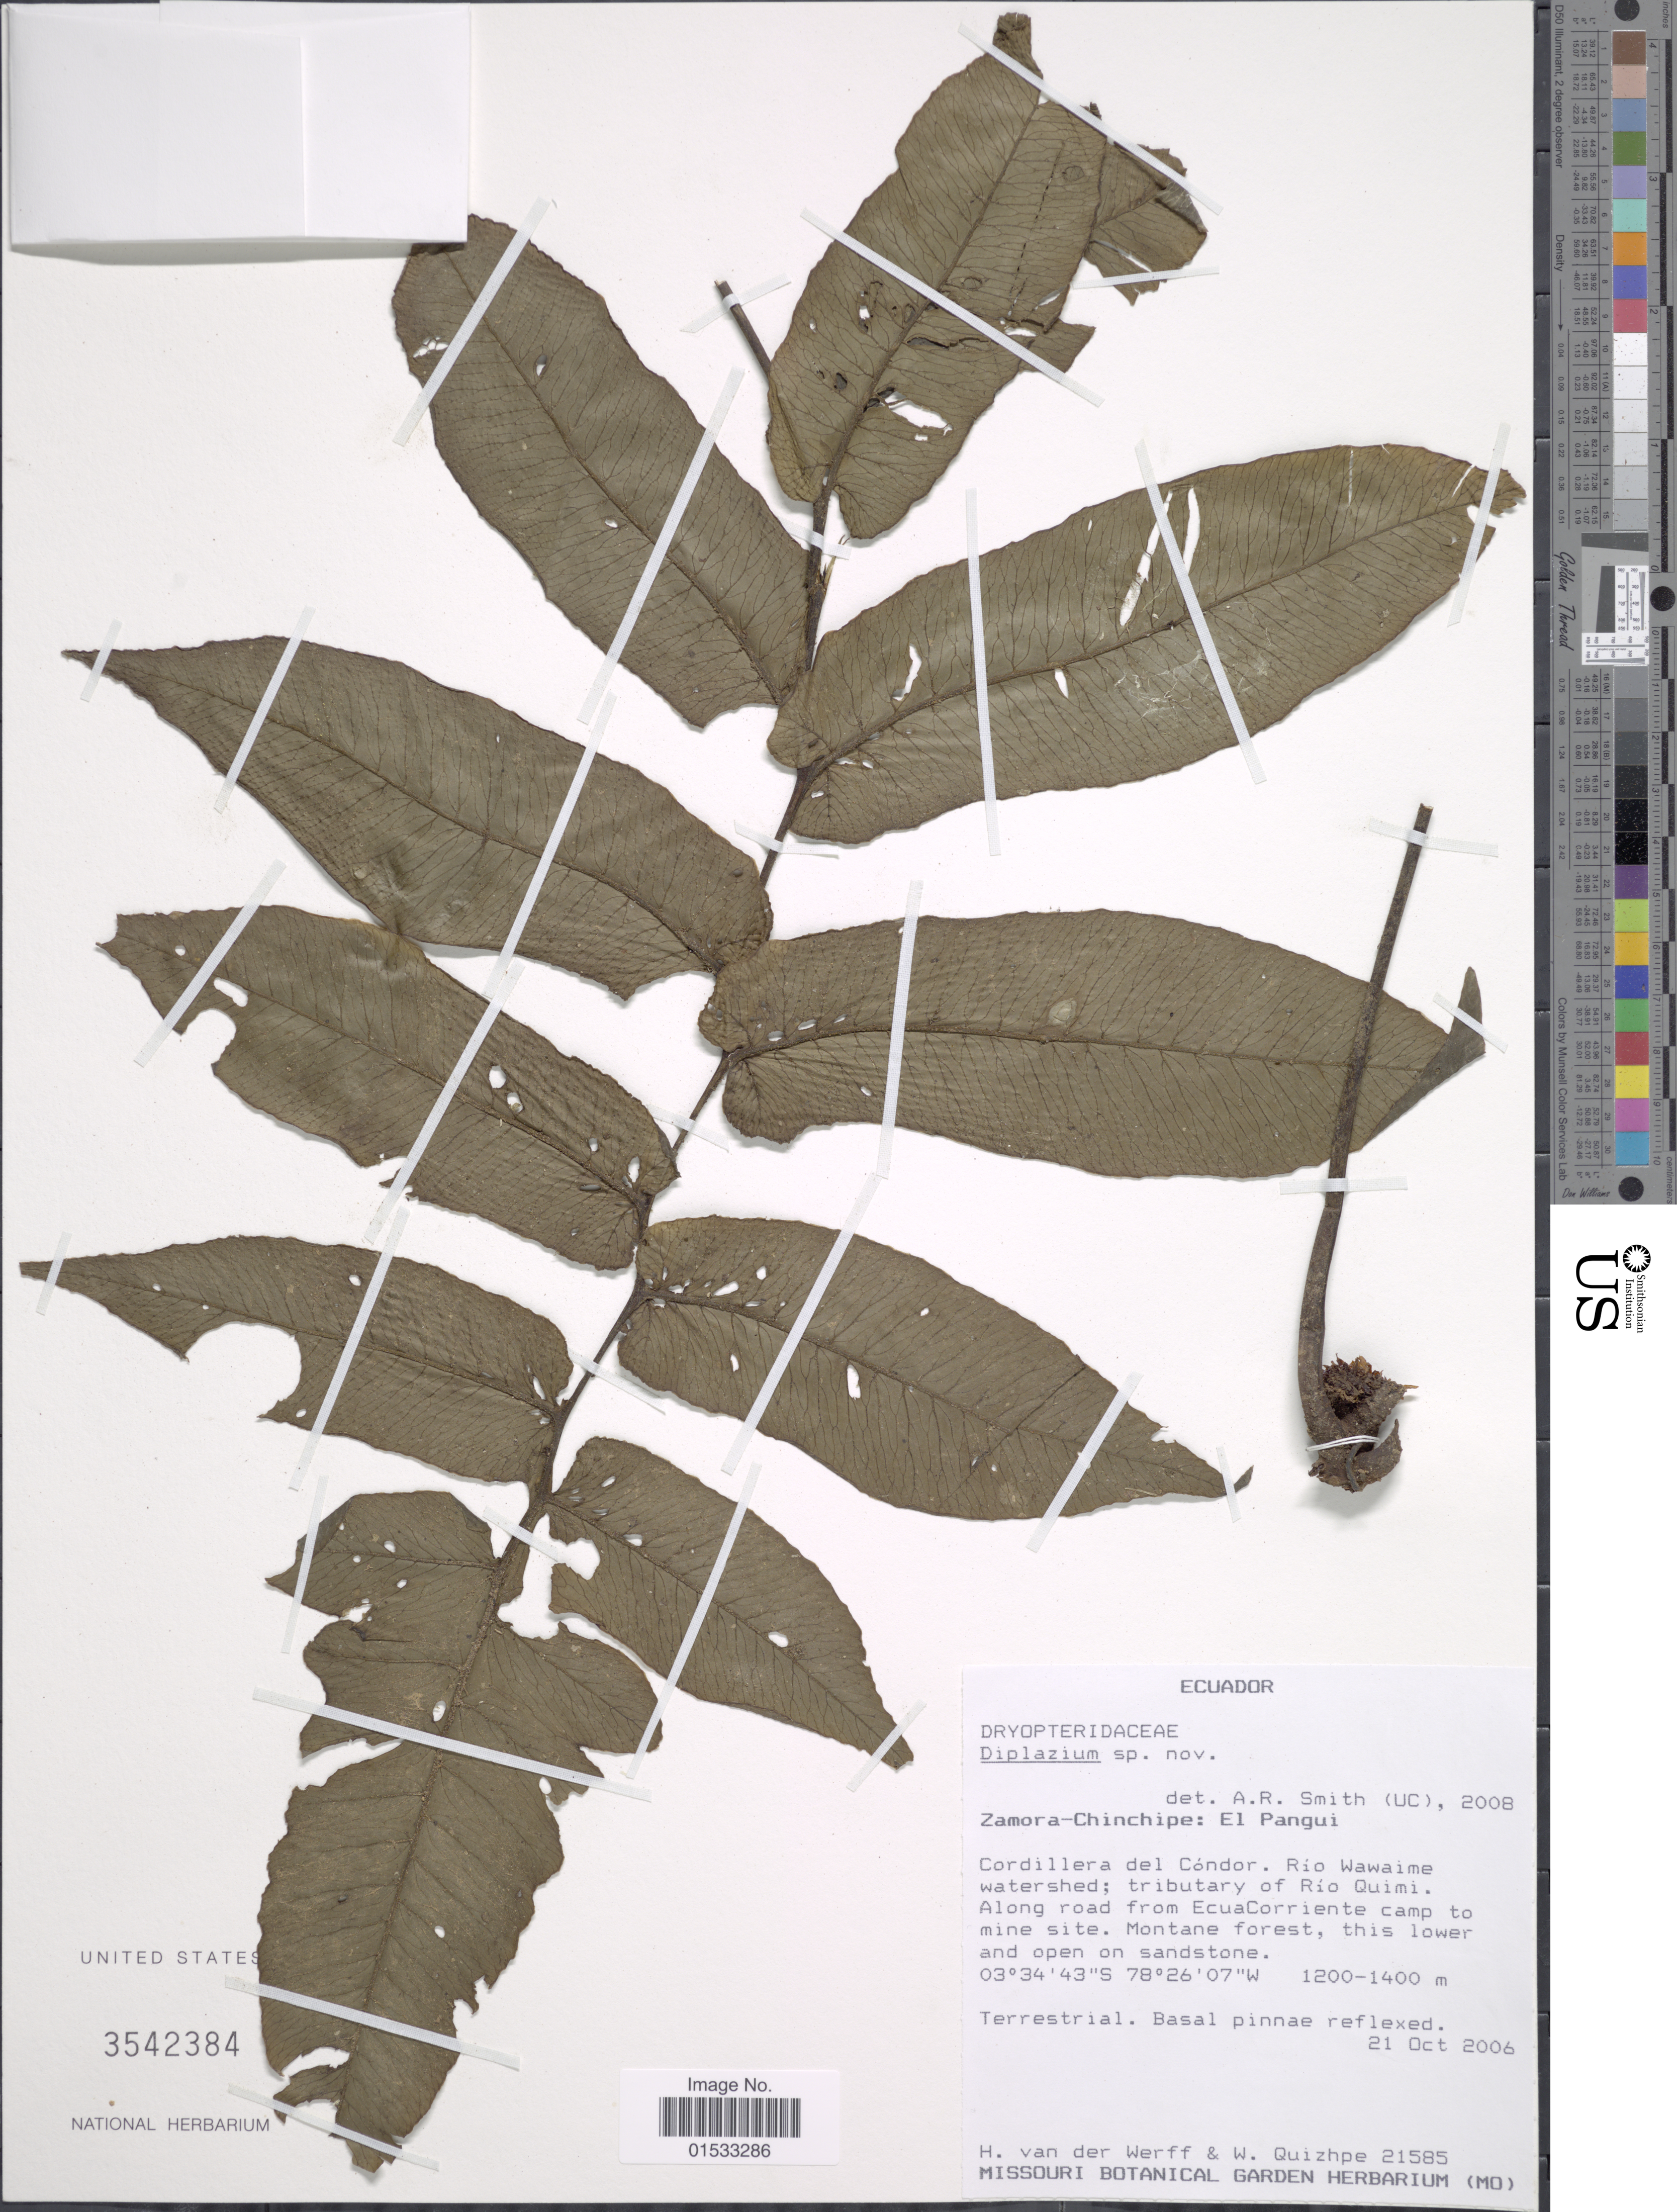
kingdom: Plantae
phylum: Tracheophyta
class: Polypodiopsida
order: Polypodiales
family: Athyriaceae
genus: Diplazium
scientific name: Diplazium sp.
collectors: H. van der Werff & W. Quizhpe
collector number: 21585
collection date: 2006-10-21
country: Ecuador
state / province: Zamora-Chinchipe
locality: El Pangui, Cordillera del Cóndor, Rio Wawaime watershed; tributary of Río Quimi. Along road from EcuaCorriente campt to mine site.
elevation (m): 1200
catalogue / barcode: US 3542384